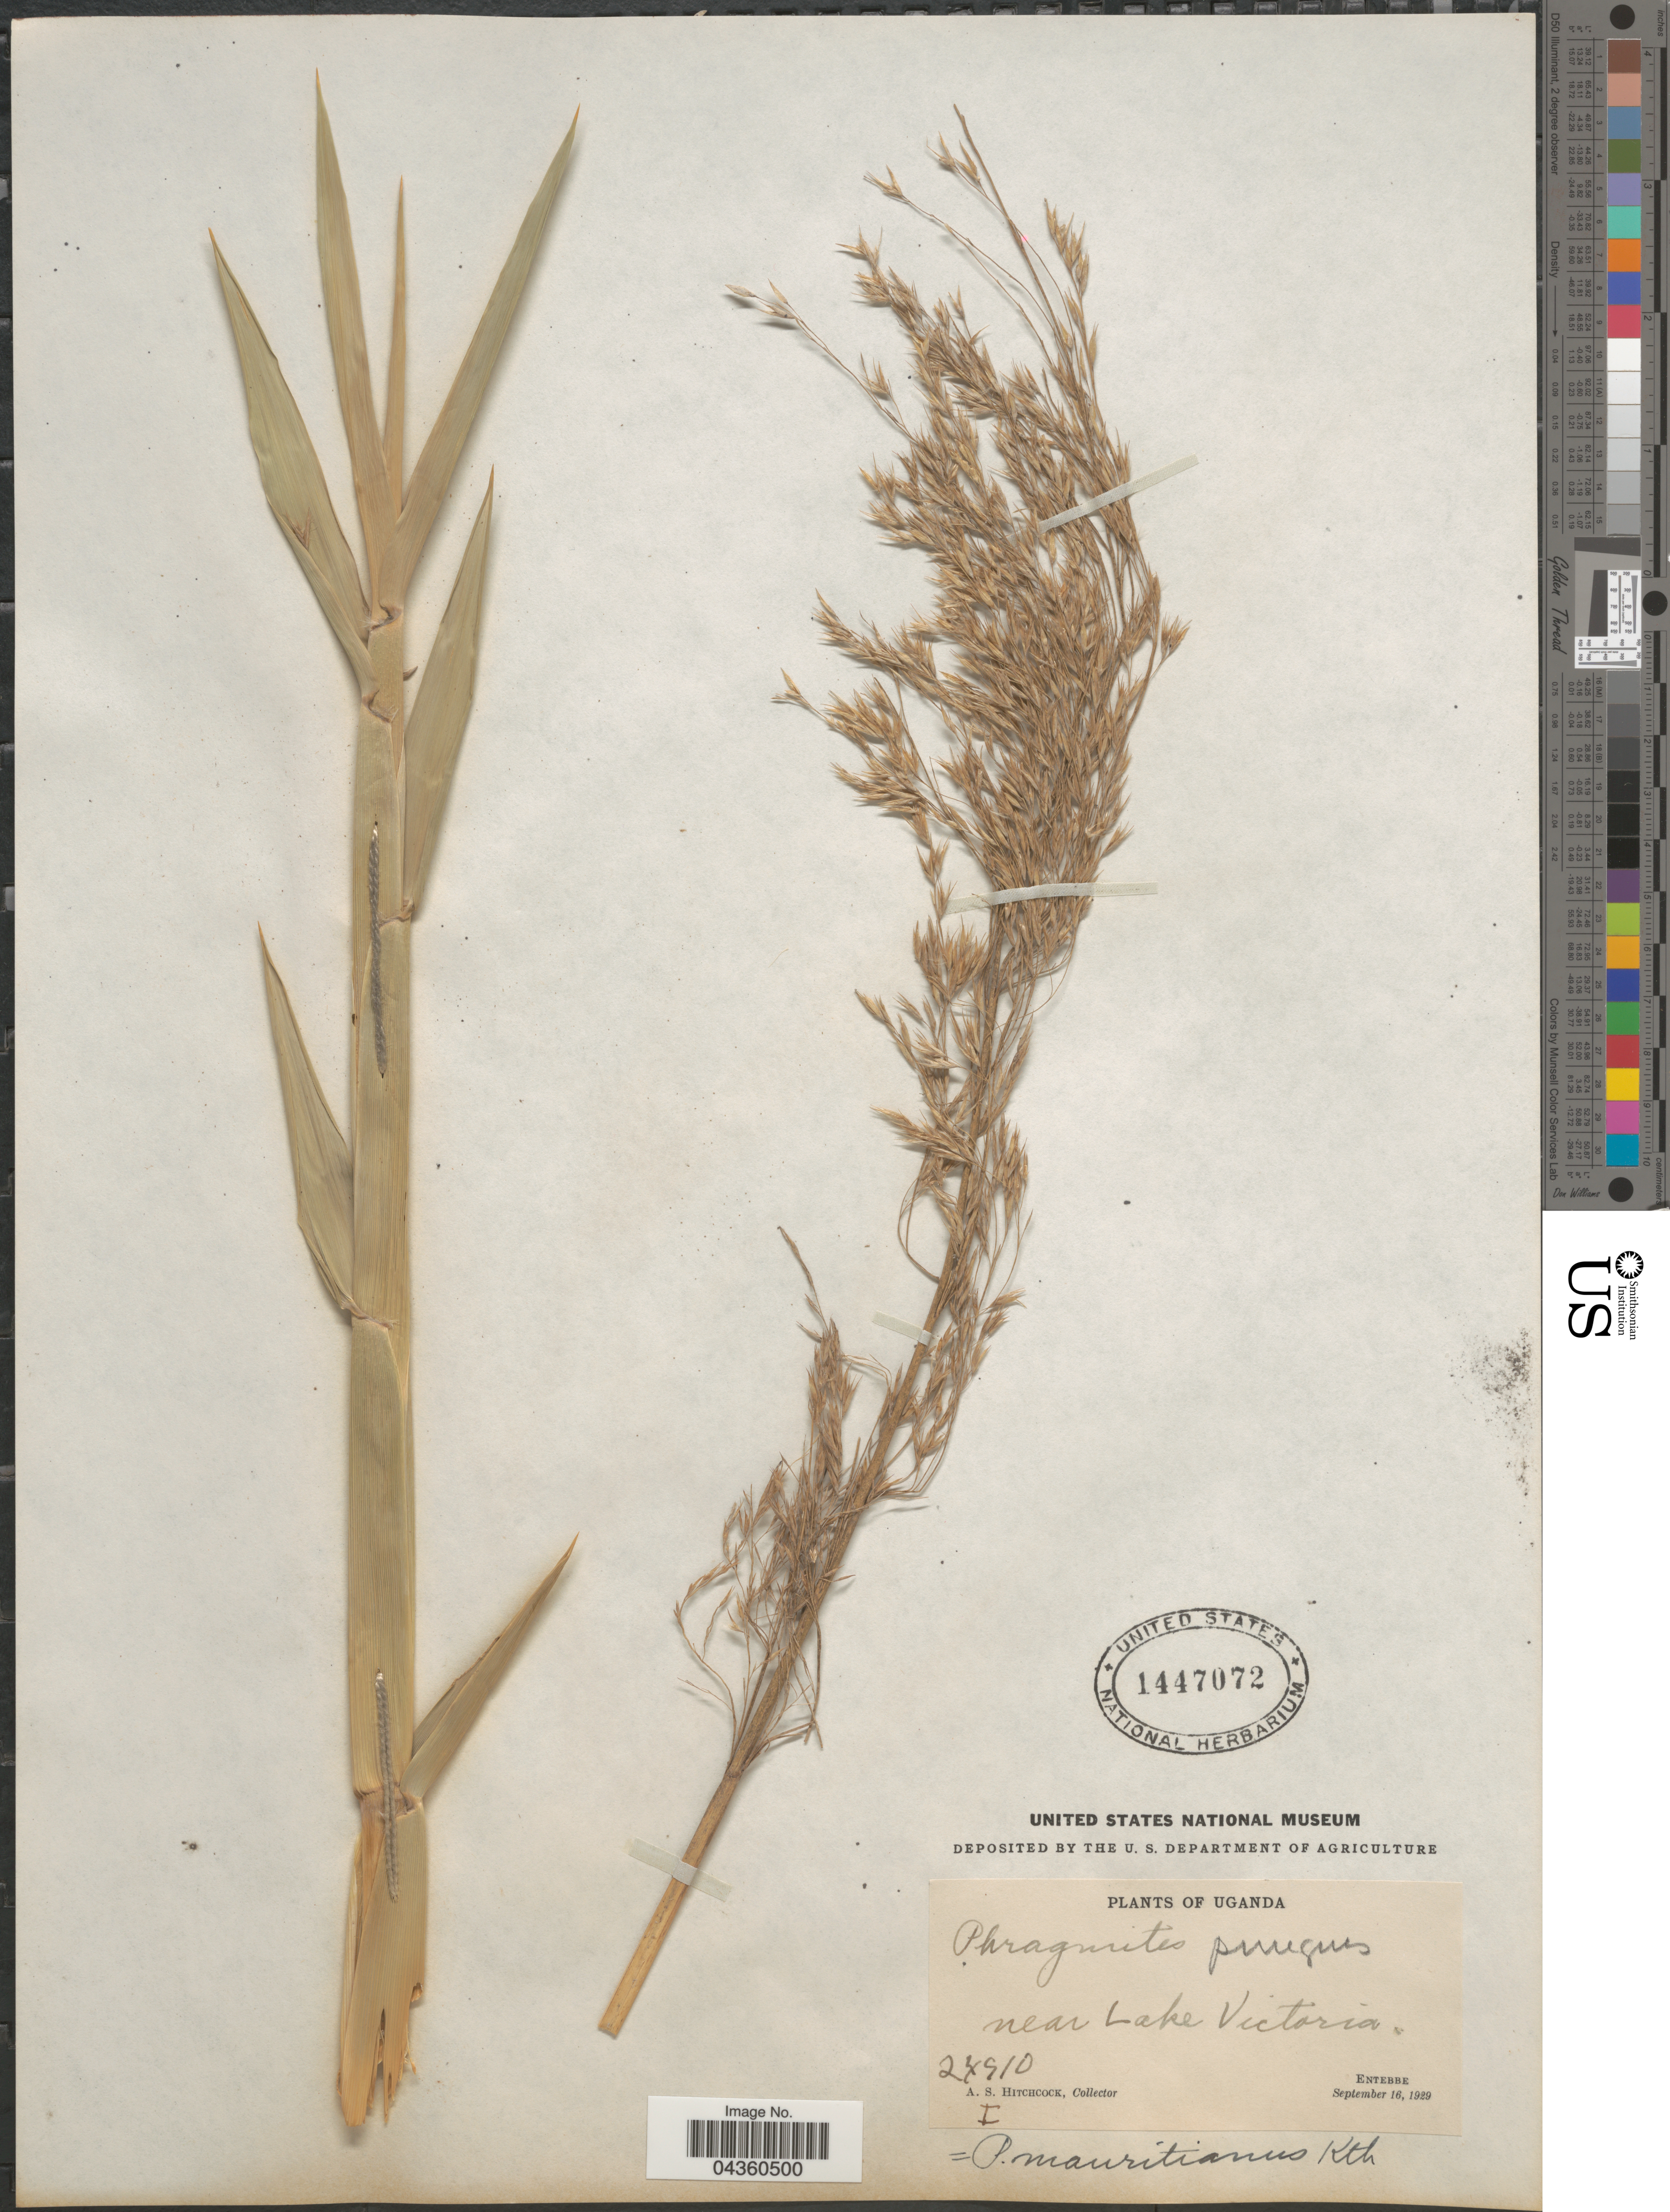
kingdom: Plantae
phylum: Tracheophyta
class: Liliopsida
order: Poales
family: Poaceae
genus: Phragmites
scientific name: Phragmites mauritianus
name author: Kunth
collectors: A. S. Hitchcock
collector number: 24910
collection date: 1929-09-16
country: Uganda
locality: Near Lake Victoria, Entebbe.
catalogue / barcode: US 1447072